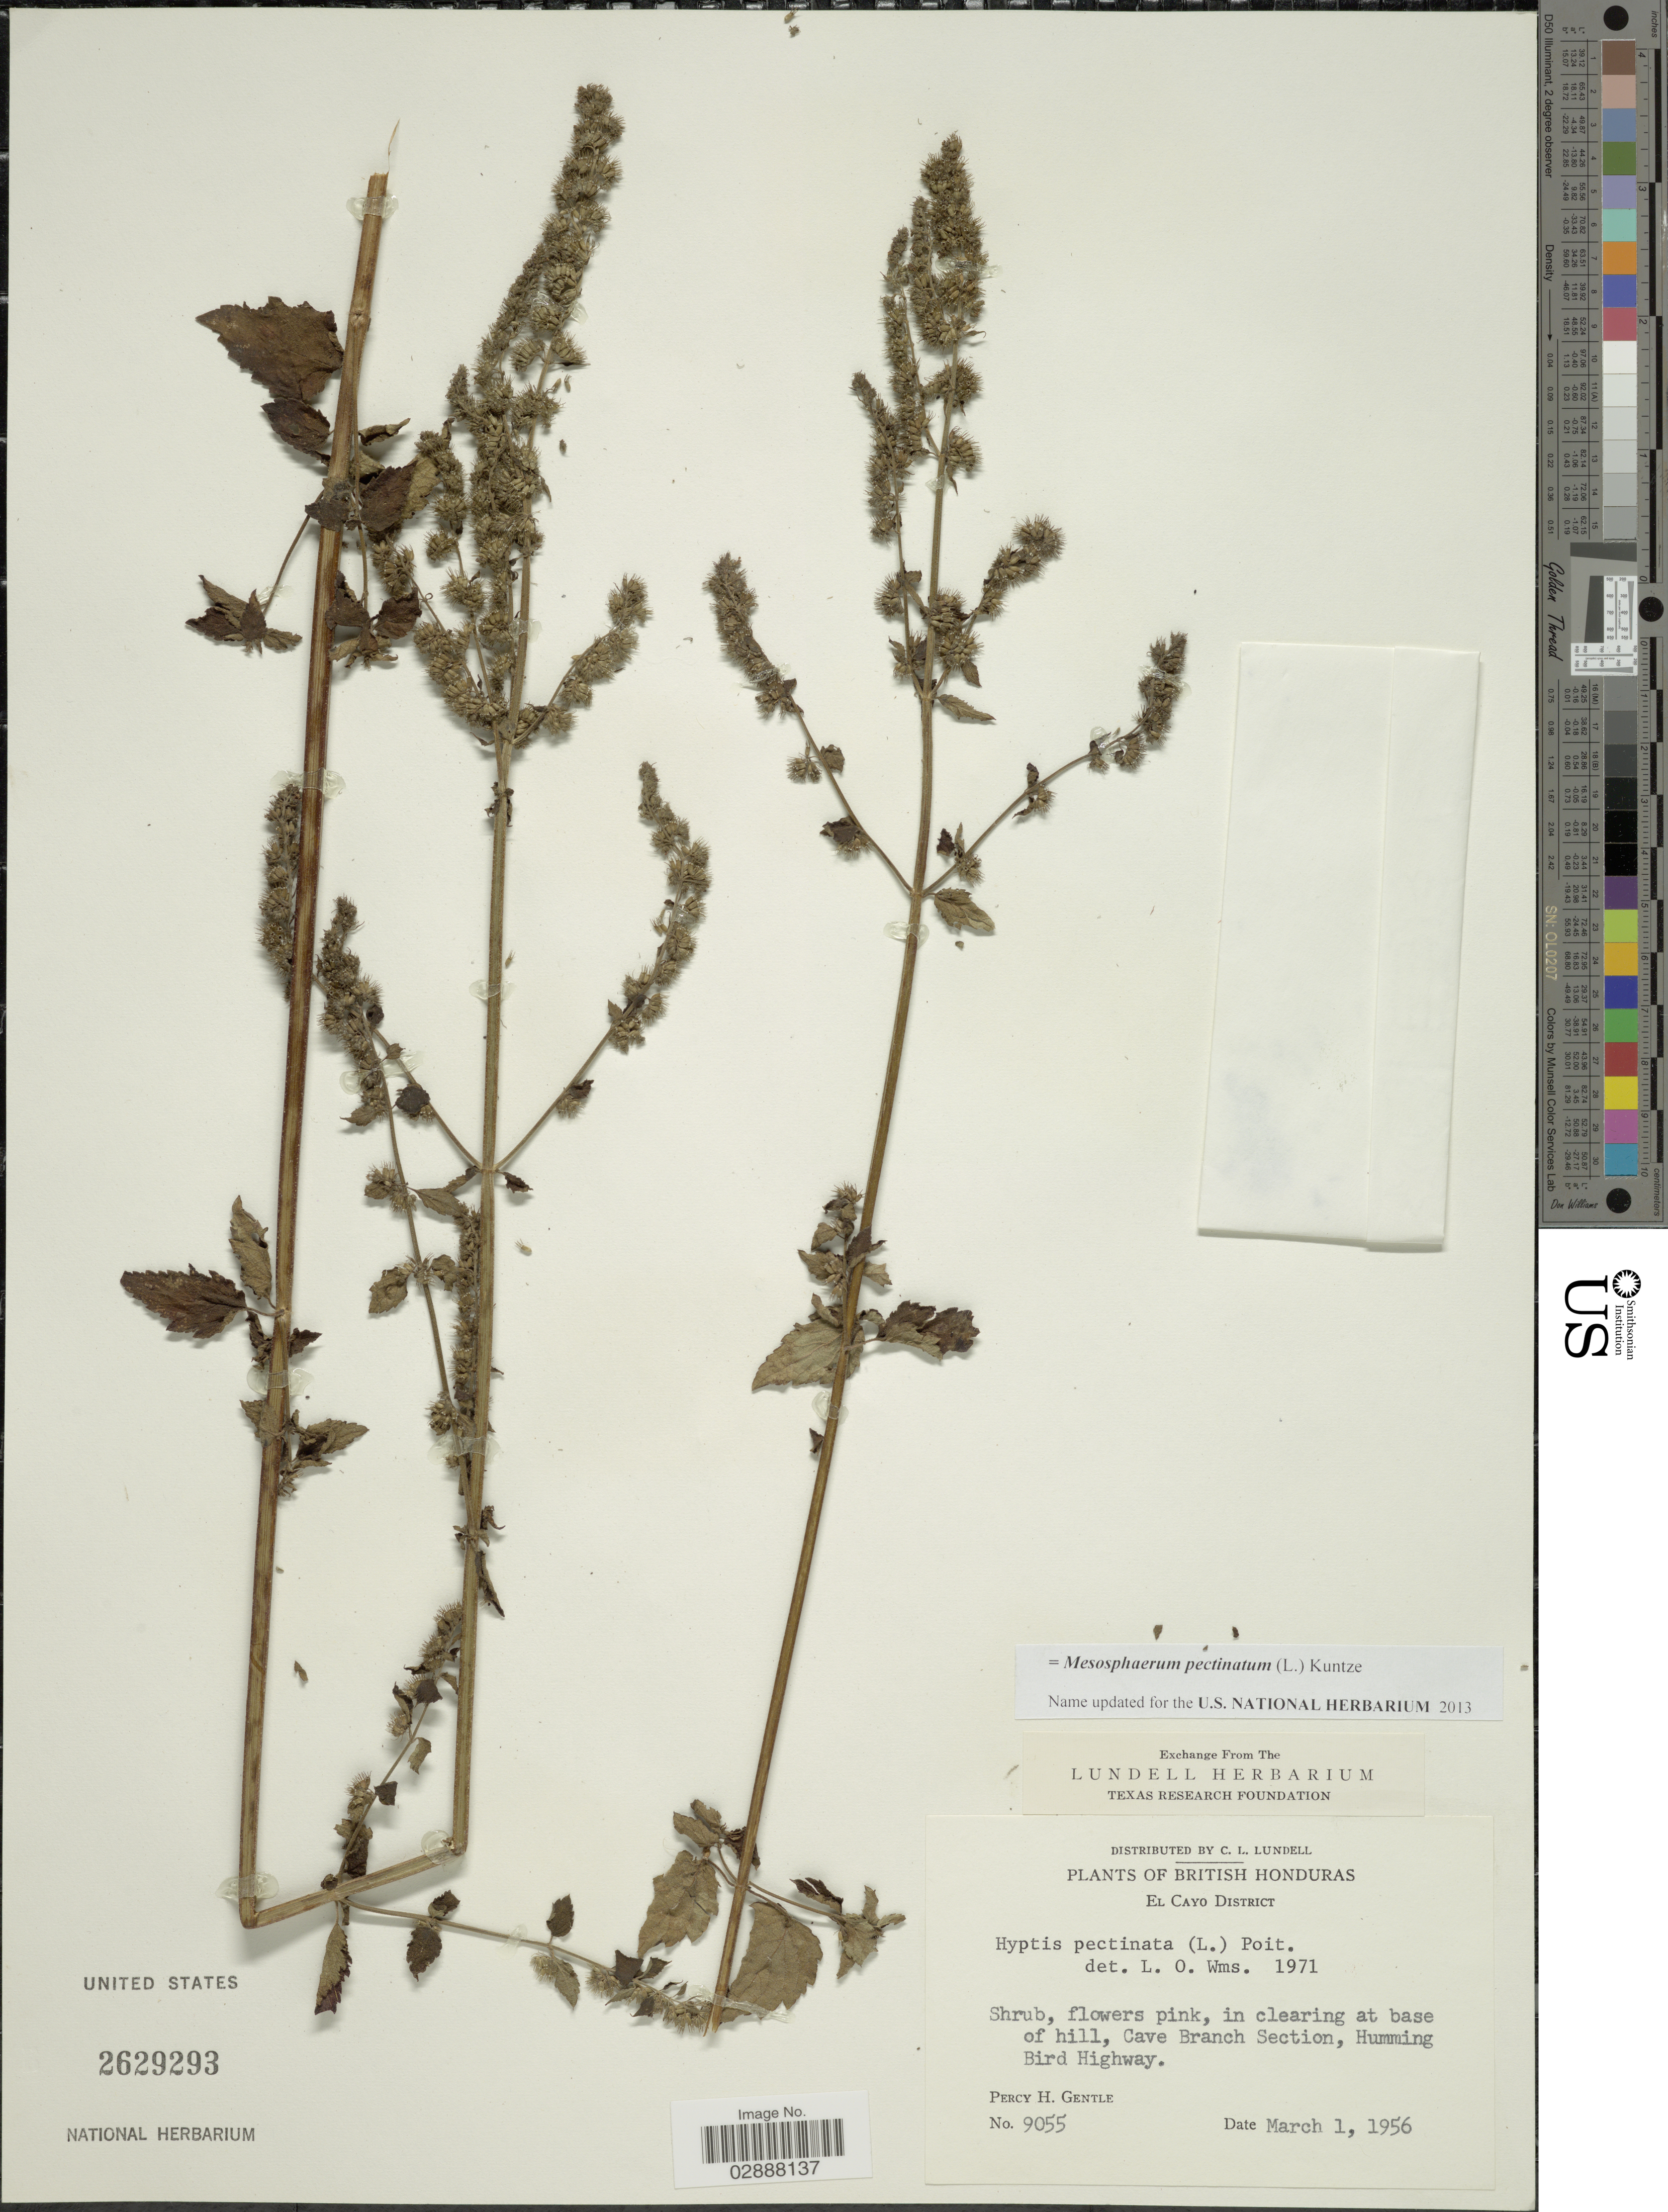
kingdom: Plantae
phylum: Tracheophyta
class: Magnoliopsida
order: Lamiales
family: Lamiaceae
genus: Mesosphaerum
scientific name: Mesosphaerum pectinatum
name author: (L.) Kuntze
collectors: P. H. Gentle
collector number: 9055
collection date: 1956-03-01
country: Belize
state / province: Cayo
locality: British Honduras. El Cayo District. In clearing at base of hill, Cave Branch Section, Humming Bird Highway.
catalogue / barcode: US 2629293